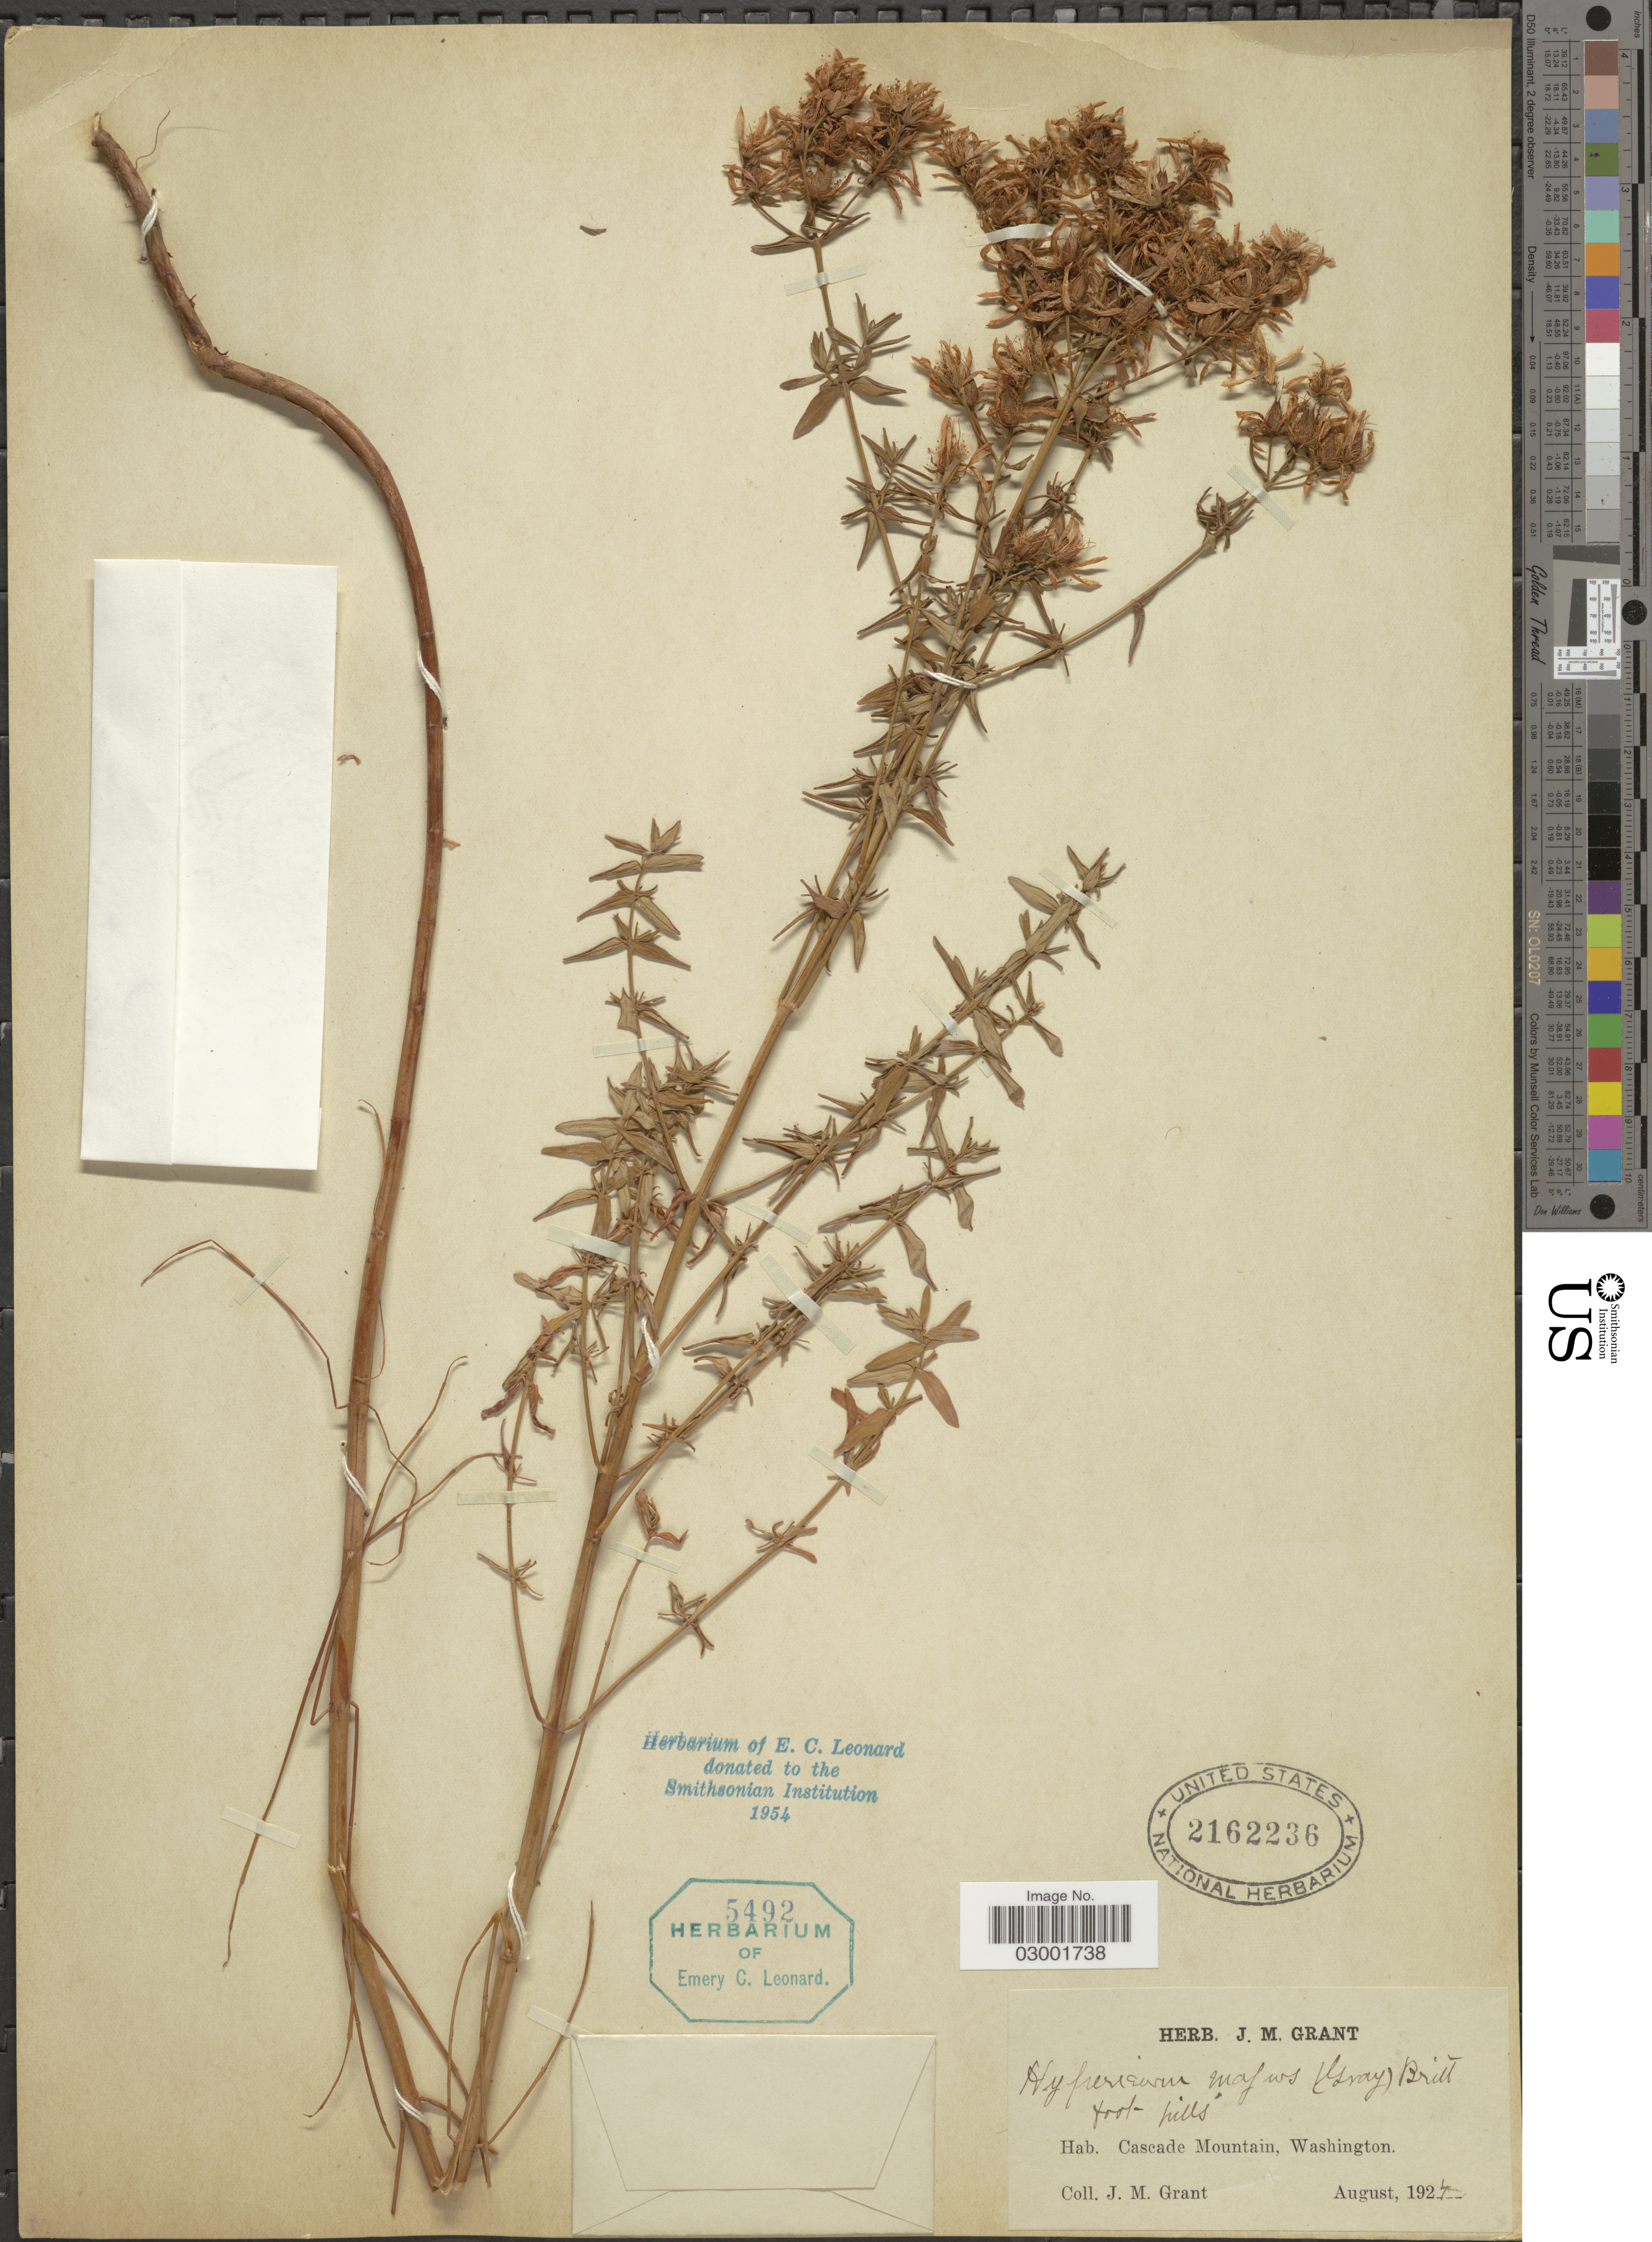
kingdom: Plantae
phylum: Tracheophyta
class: Magnoliopsida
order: Malpighiales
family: Hypericaceae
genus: Hypericum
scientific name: Hypericum majus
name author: (A. Gray) Britton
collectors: J. M. Grant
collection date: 1927-08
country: United States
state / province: Washington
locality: Cascade Mountain, Washington.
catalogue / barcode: US 2162236